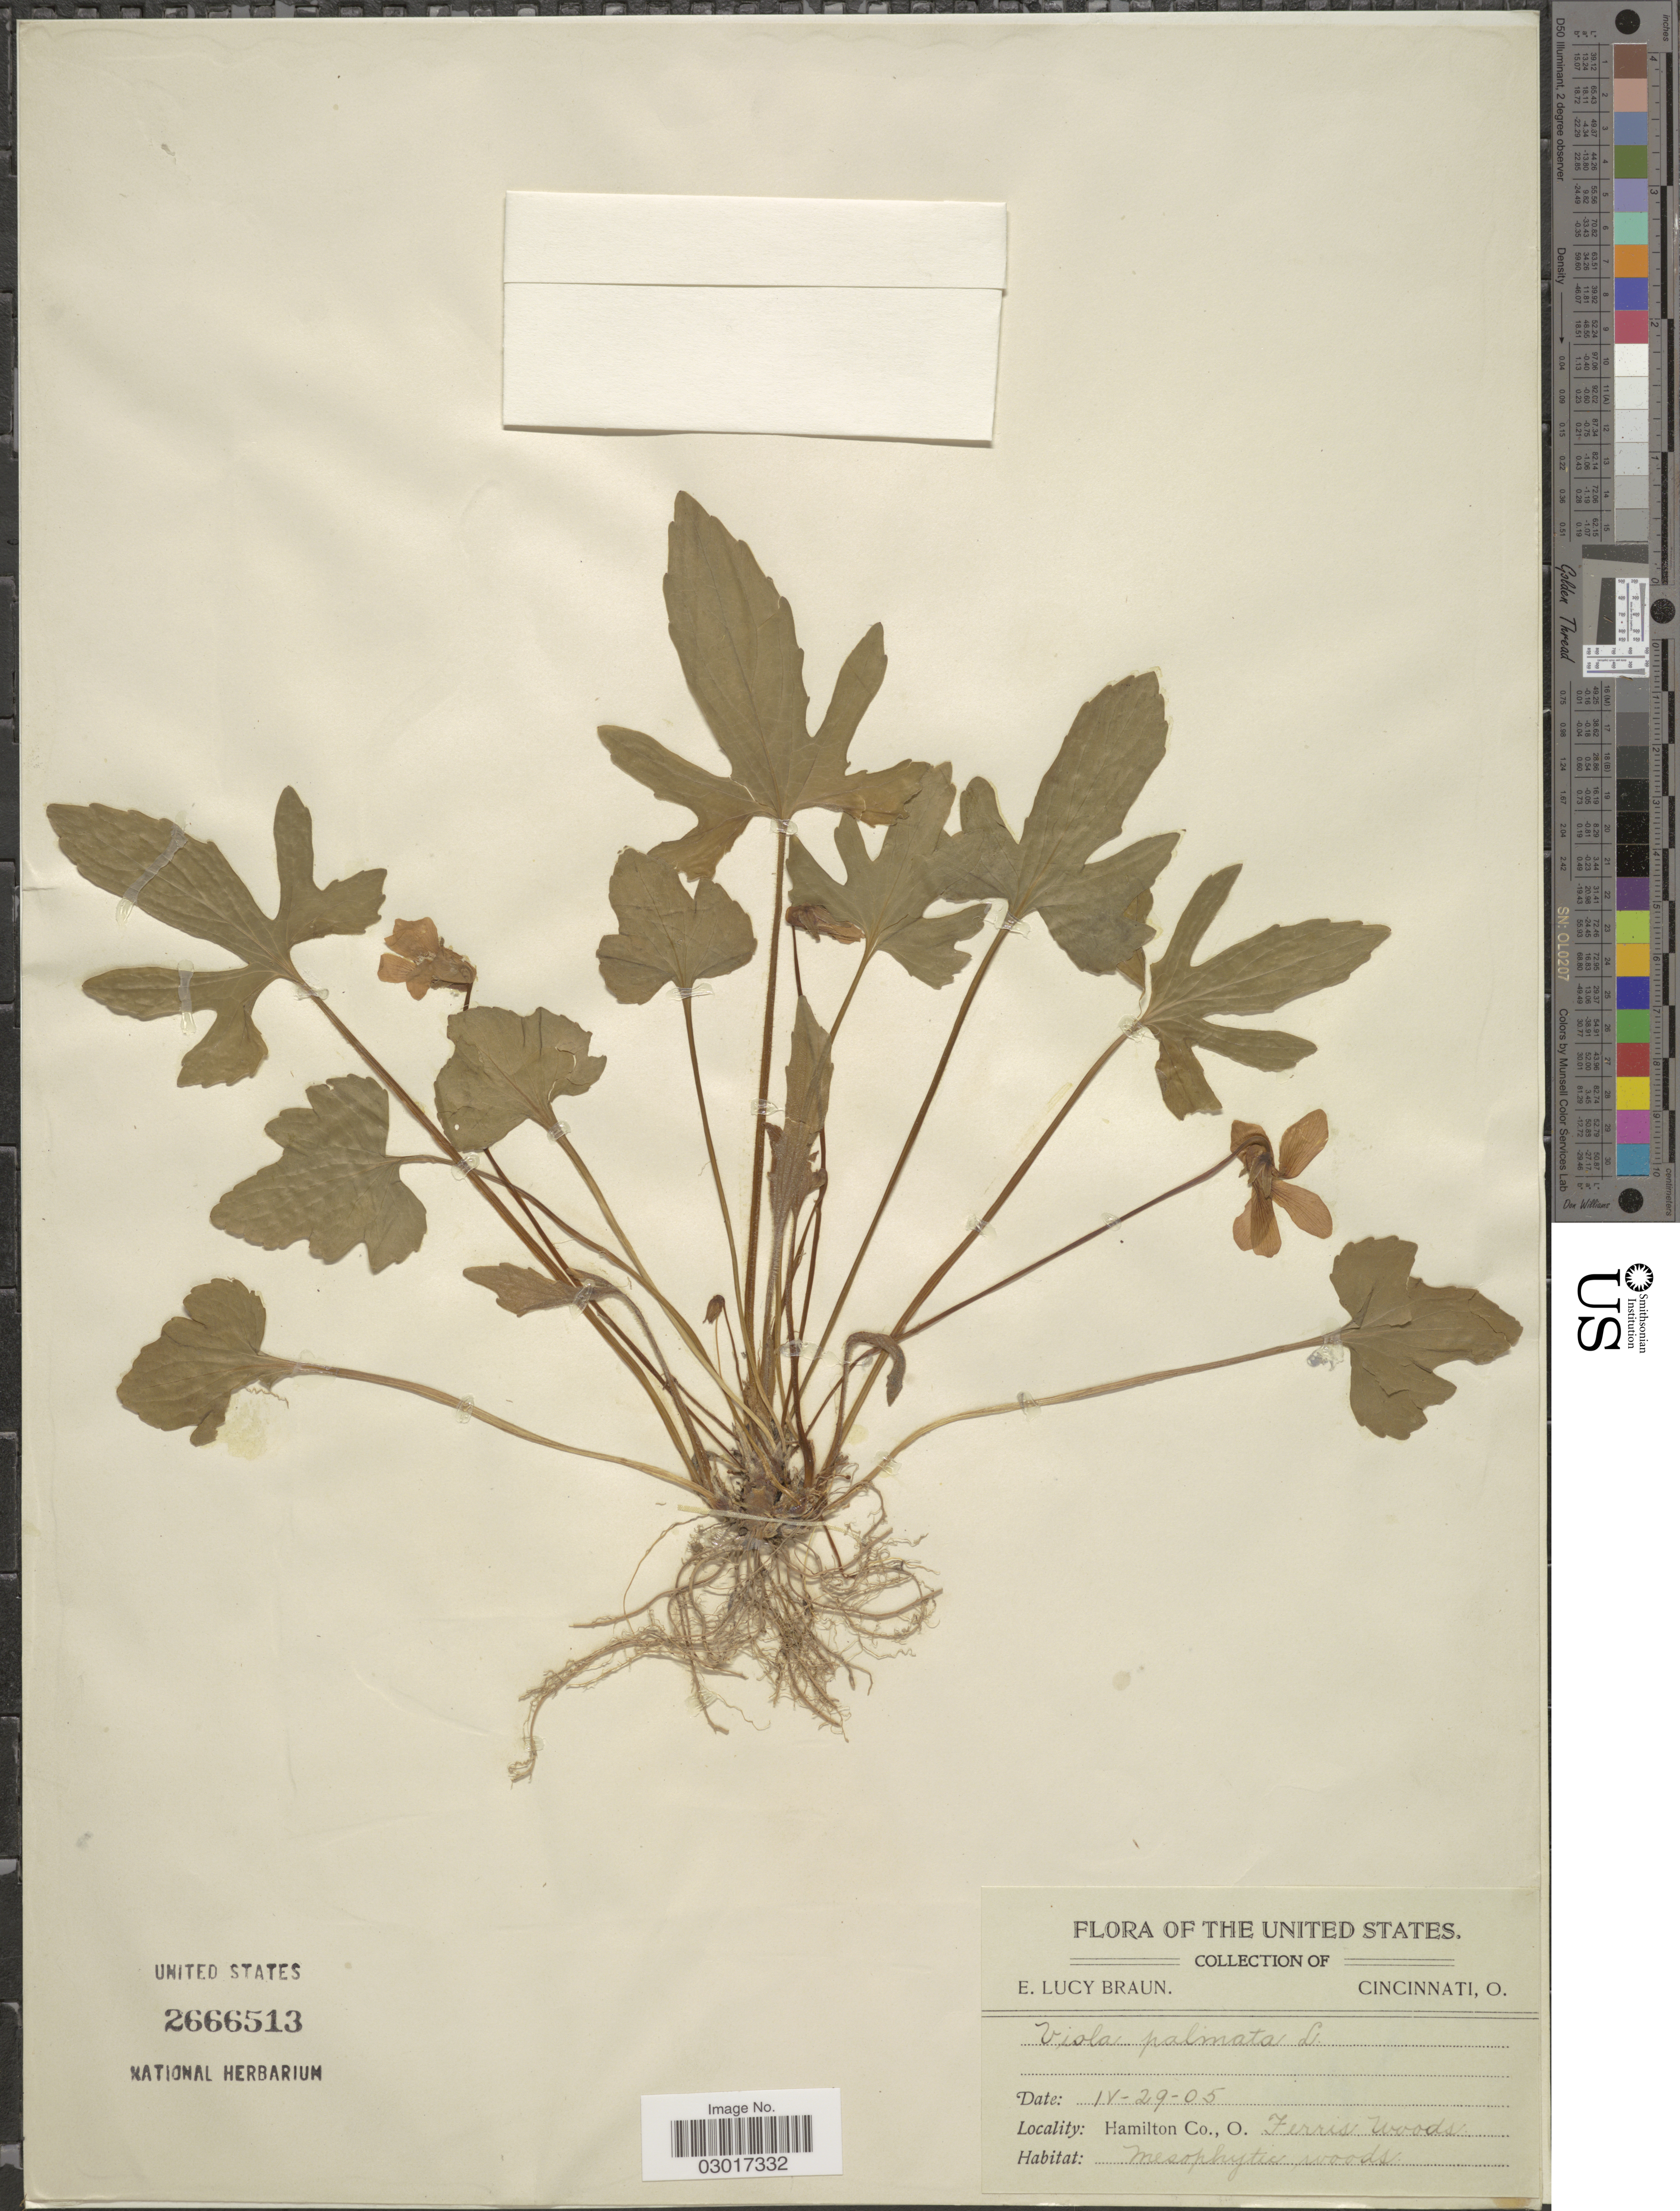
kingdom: Plantae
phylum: Tracheophyta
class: Magnoliopsida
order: Malpighiales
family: Violaceae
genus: Viola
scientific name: Viola triloba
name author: Schwein.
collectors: E. L. Braun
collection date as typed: Transcribed d/m/y: 29/4/5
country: United States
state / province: Ohio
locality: Hamilton Co., Ferris Woods.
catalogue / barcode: US 2666513